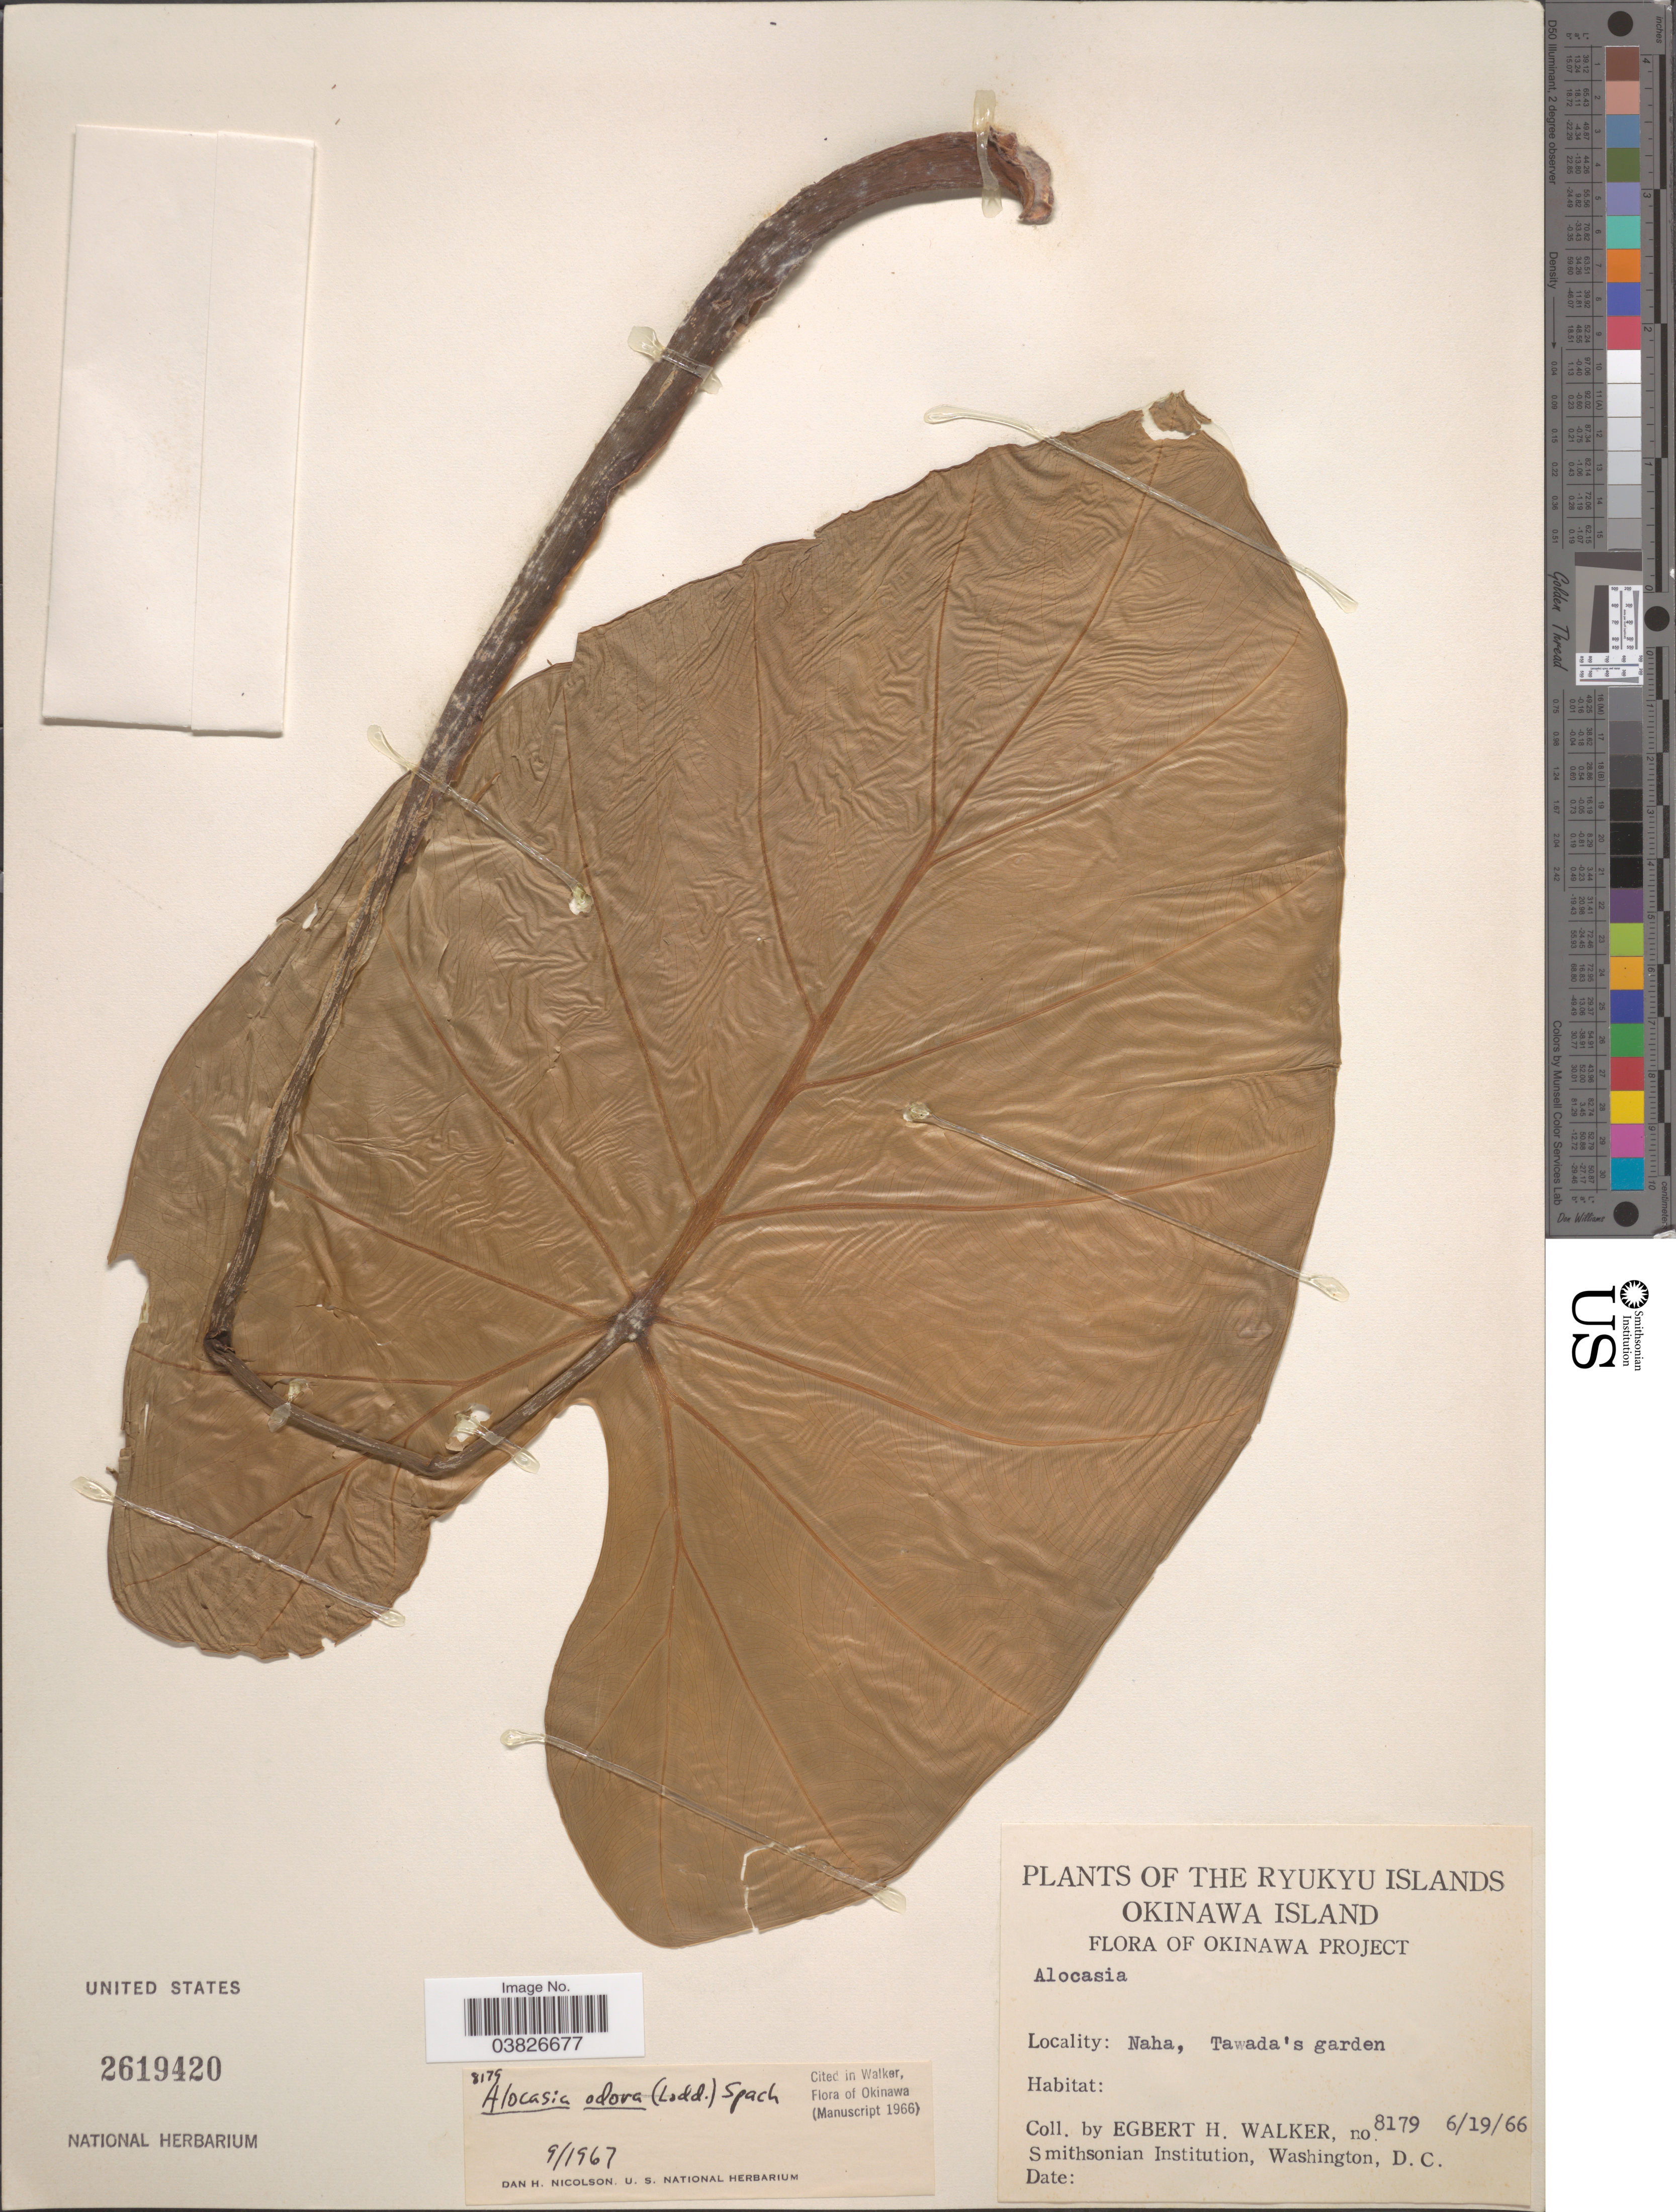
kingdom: Plantae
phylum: Tracheophyta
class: Liliopsida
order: Alismatales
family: Araceae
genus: Alocasia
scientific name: Alocasia odora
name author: (Roxb. ex Lodd. et al.) Spach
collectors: E. H. Walker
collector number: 8179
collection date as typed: Transcribed d/m/y: 19/6/66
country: Japan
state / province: Okinawa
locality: The Ryukyu Islands. Okinawa Island. Okinawa Project. Naha, Tawada's garden.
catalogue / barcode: US 2619420